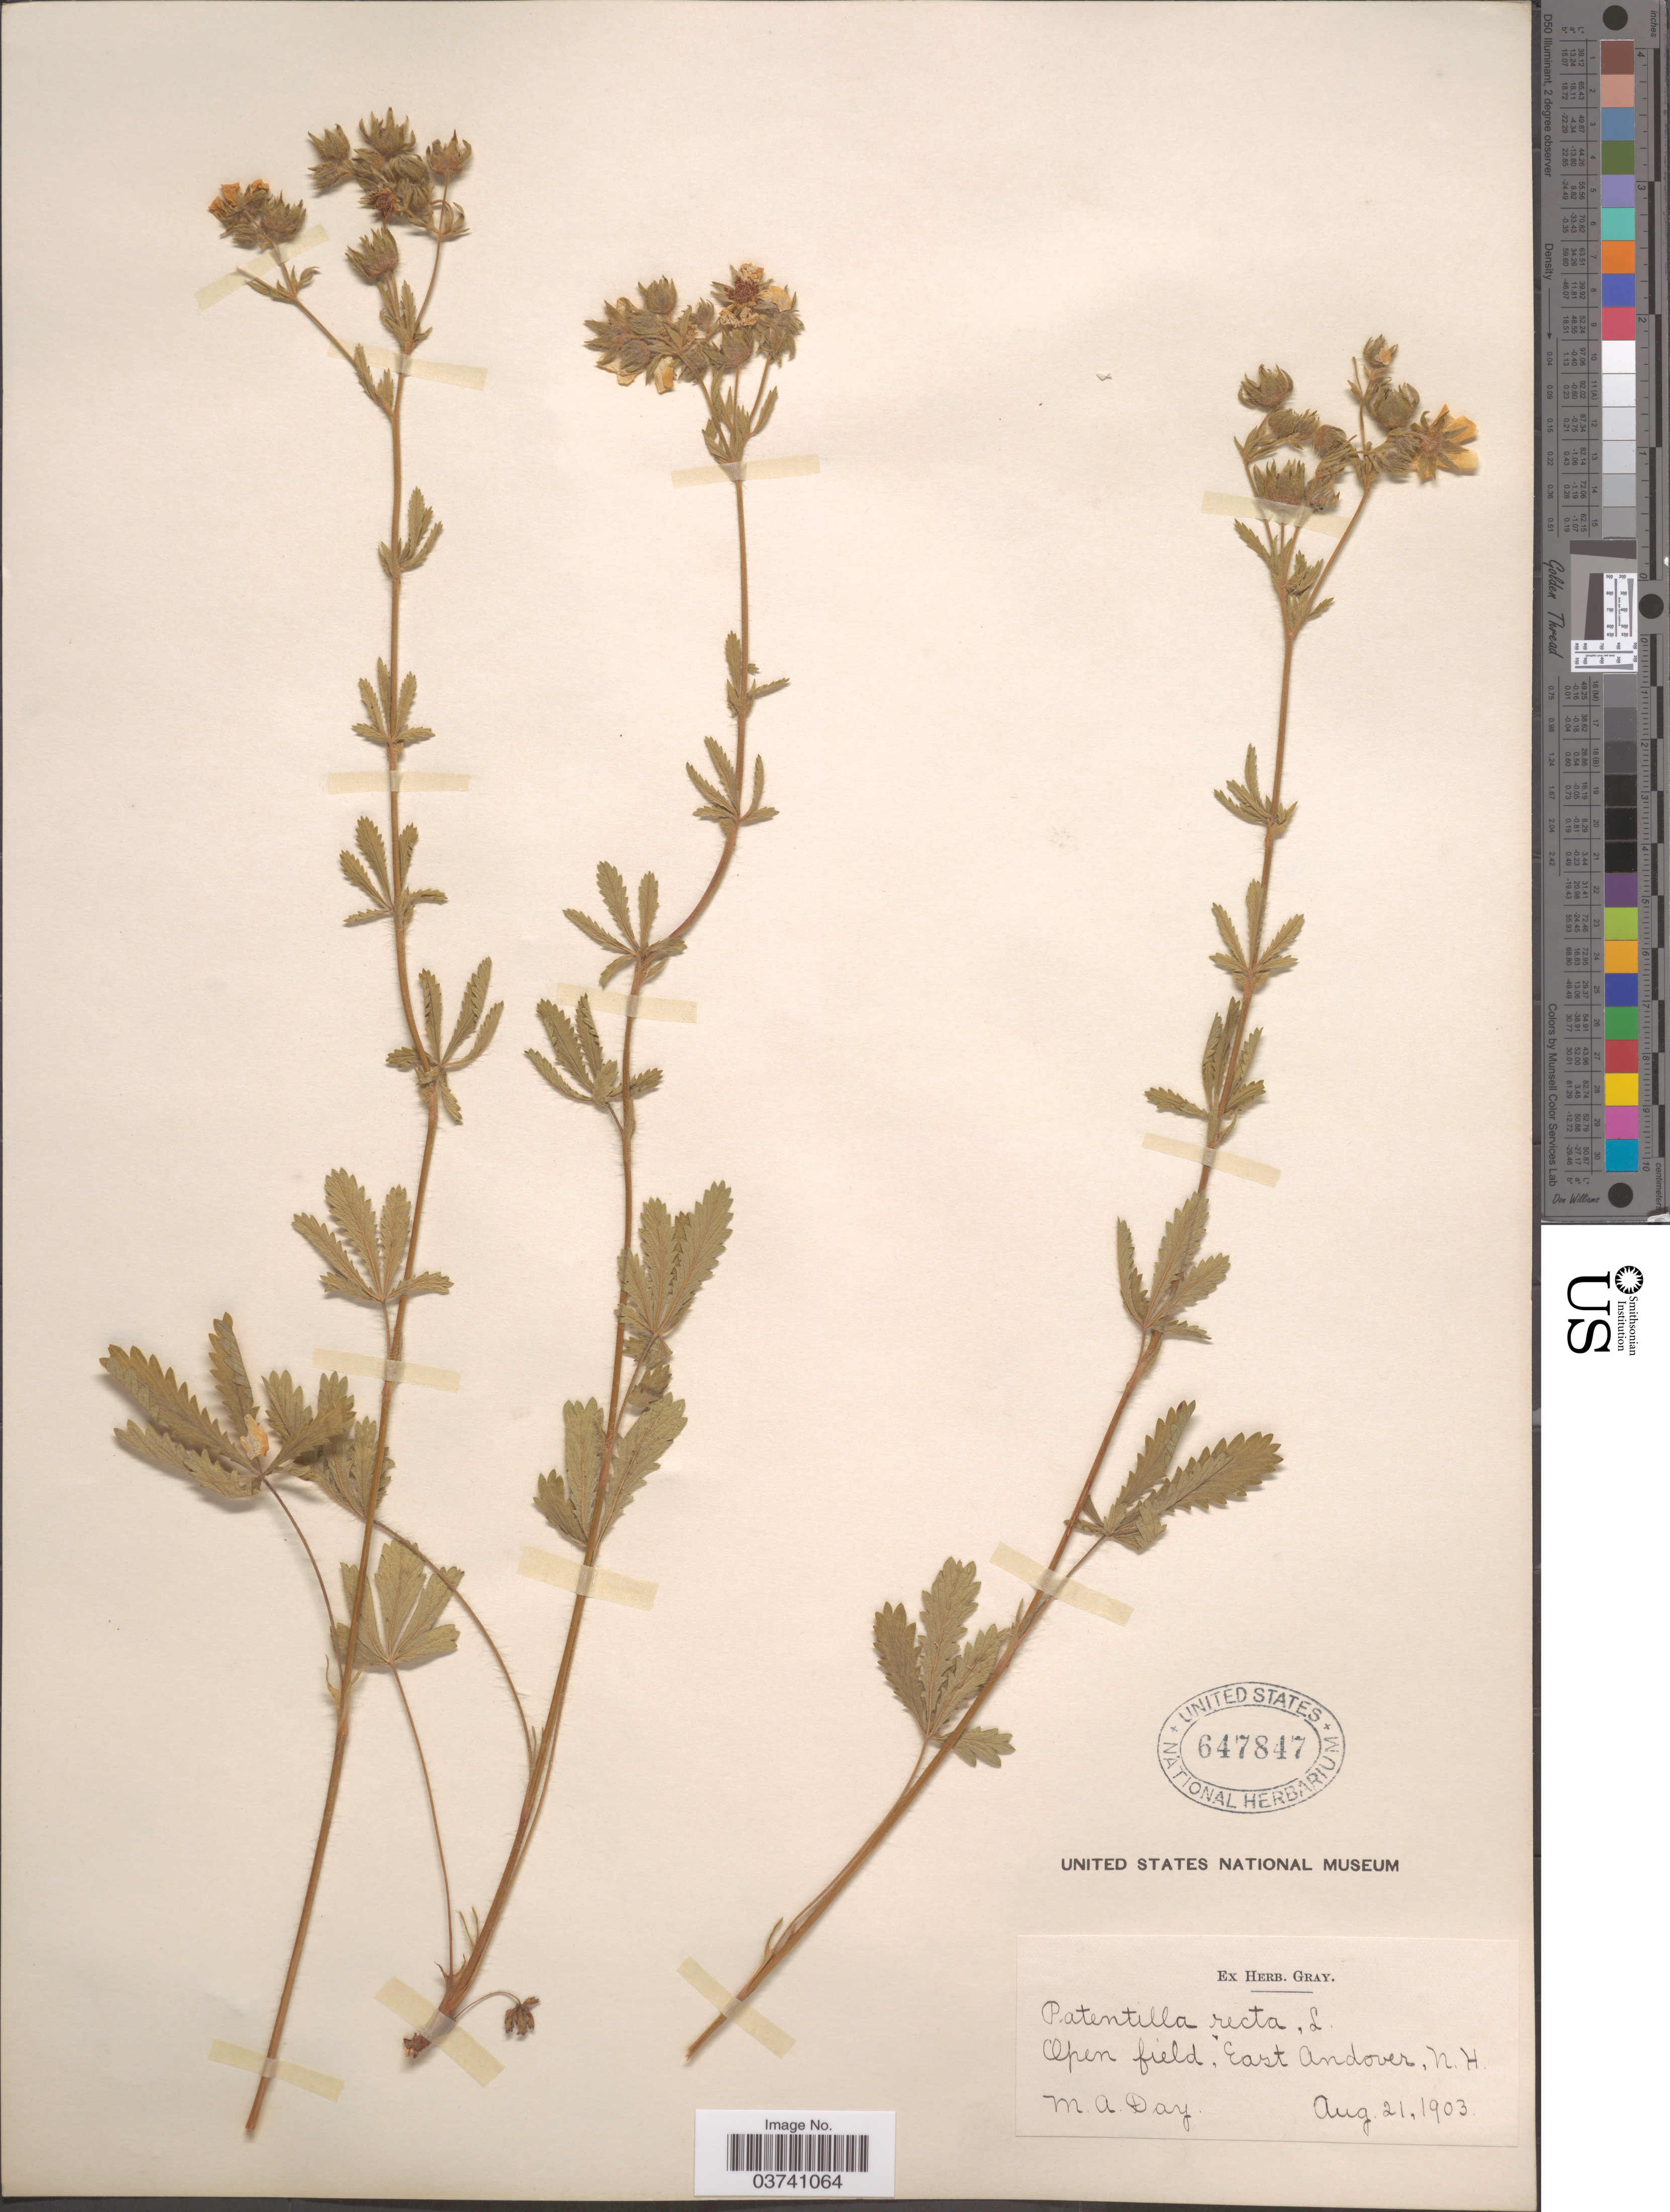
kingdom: Plantae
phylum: Tracheophyta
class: Magnoliopsida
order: Rosales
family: Rosaceae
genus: Potentilla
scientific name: Potentilla recta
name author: L.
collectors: M. Day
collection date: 1903-08-21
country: United States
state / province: New Hampshire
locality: Open field, East Andover.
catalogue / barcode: US 647847